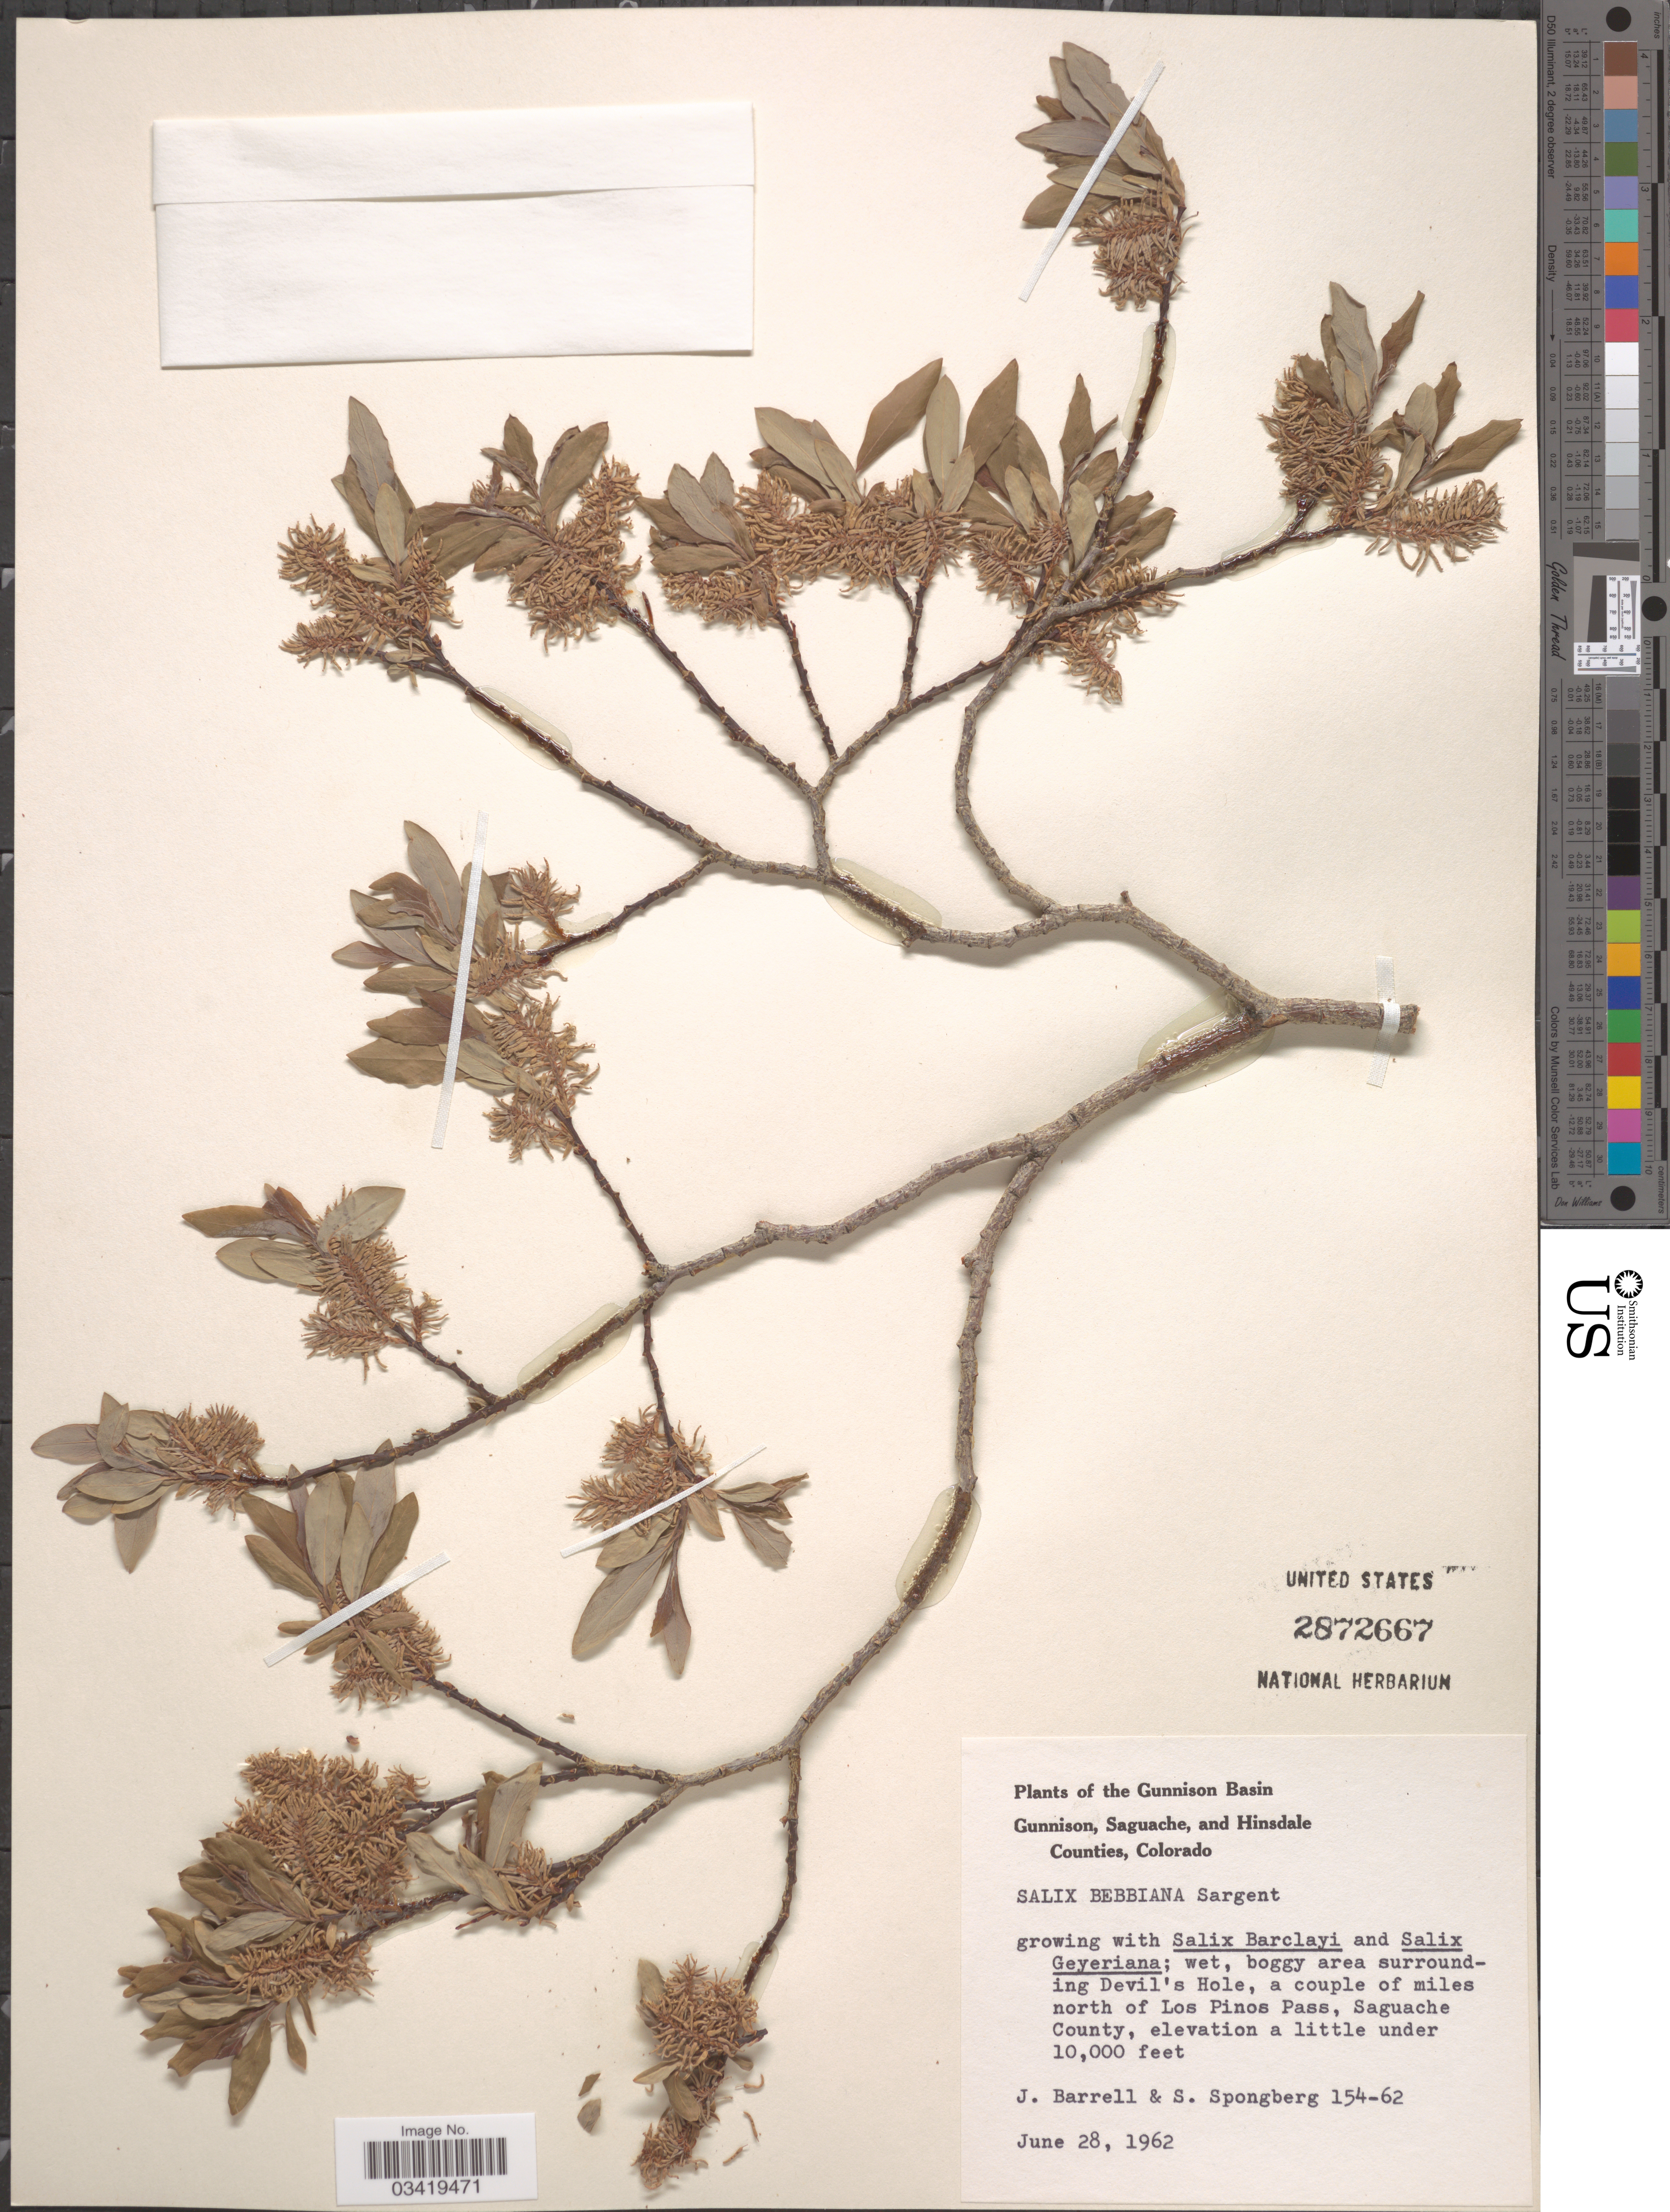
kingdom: Plantae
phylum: Tracheophyta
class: Magnoliopsida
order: Malpighiales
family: Salicaceae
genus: Salix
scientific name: Salix bebbiana var. perrostrata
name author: Sarg.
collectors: J. Barrell & S. A.Spongberg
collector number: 154-62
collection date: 1962-06-28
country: United States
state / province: Colorado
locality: The Gunnison Basin. Surrounding Devil's Hole, a couple of miles north of Los Pinos Pass, Saguache County.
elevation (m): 3048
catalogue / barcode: US 2872667